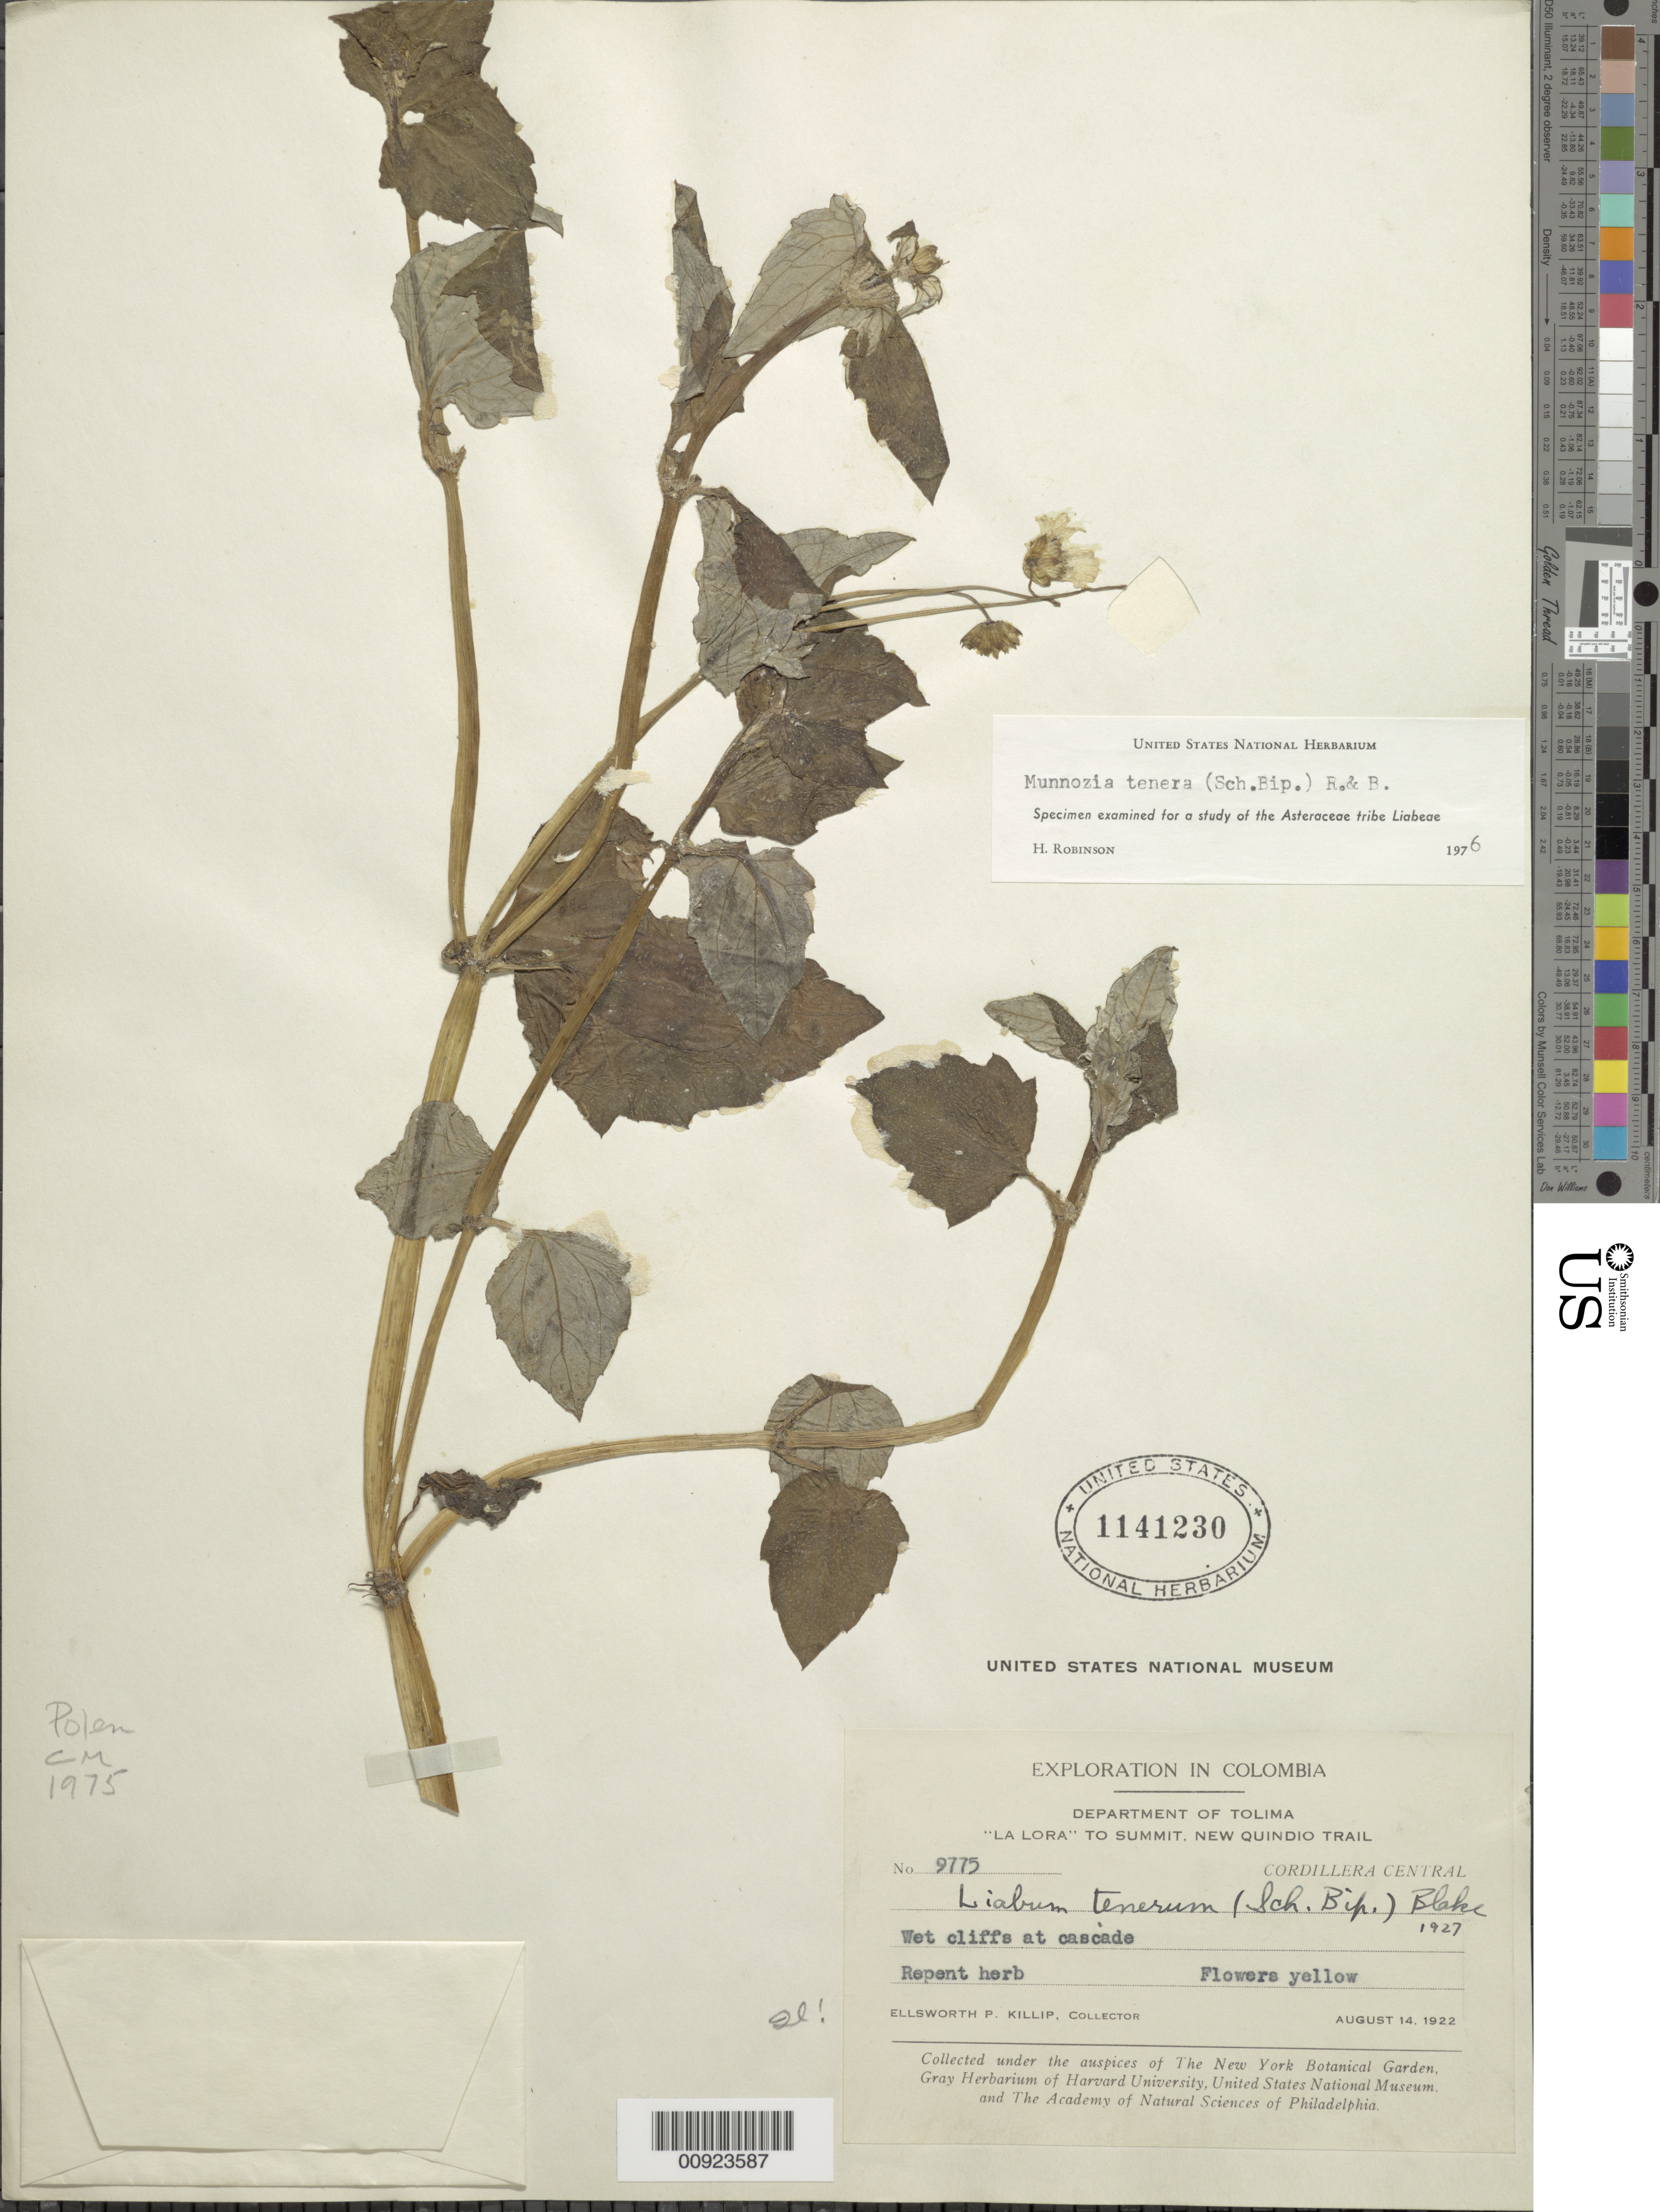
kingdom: Plantae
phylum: Tracheophyta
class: Magnoliopsida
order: Asterales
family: Asteraceae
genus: Munnozia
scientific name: Munnozia tenera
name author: (Sch. Bip.) H. Rob. & Brettell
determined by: Robinson, Harold E., (US)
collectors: E. P. Killip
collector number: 9775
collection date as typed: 14-Aug-22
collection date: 1922-08-14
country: Colombia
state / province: Tolima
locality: "La Lora" to summit, New Quindio Trail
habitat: Wet cliffs at cascade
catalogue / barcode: US 1141230